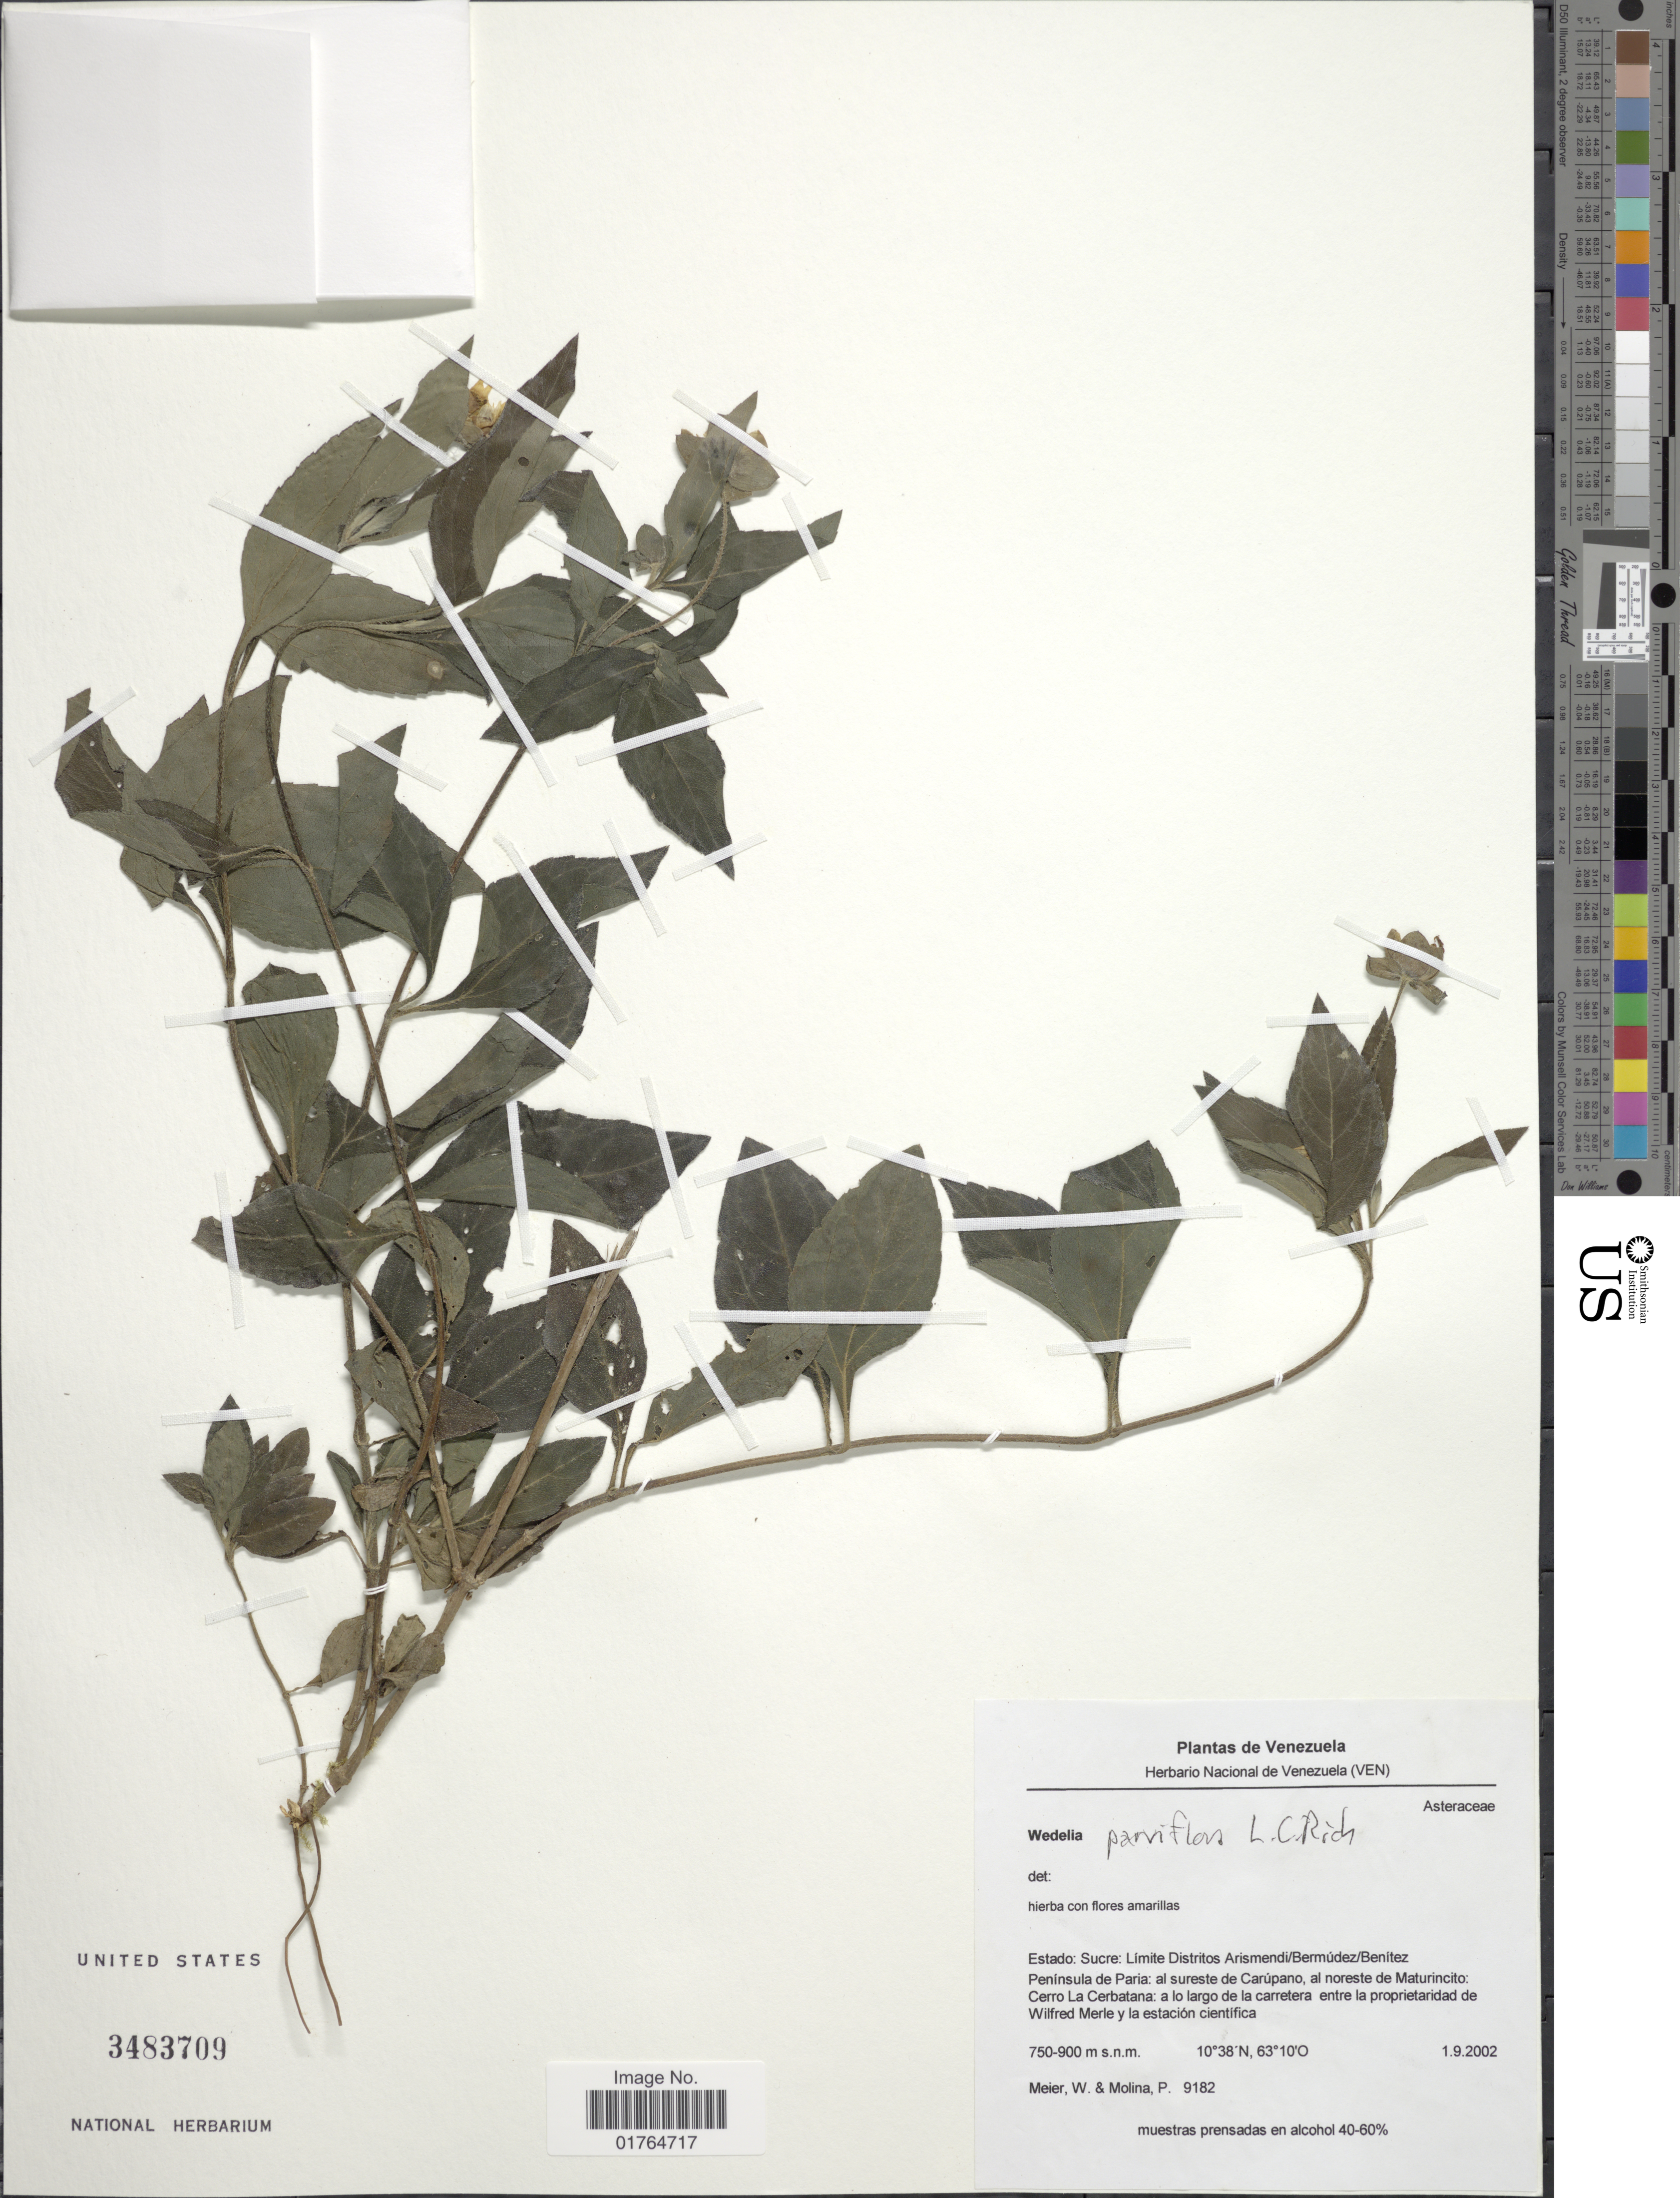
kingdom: Plantae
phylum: Tracheophyta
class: Magnoliopsida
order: Asterales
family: Asteraceae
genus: Wedelia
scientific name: Wedelia parviflora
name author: Rich.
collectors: W. Meier & P. Molina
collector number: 9182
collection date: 2002-09-01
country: Venezuela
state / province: Sucre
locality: Limite Distritos Arismendi/Bermudez/Benitez, Peninsula de Paria, al sureste de Carupano, al noreste de Maturincito, Cerro La Cerbatana, a lo largo de la carretera entre la proprietaridad de Wilfred Merle y la estacion cientifica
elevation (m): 750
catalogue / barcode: US 3483709